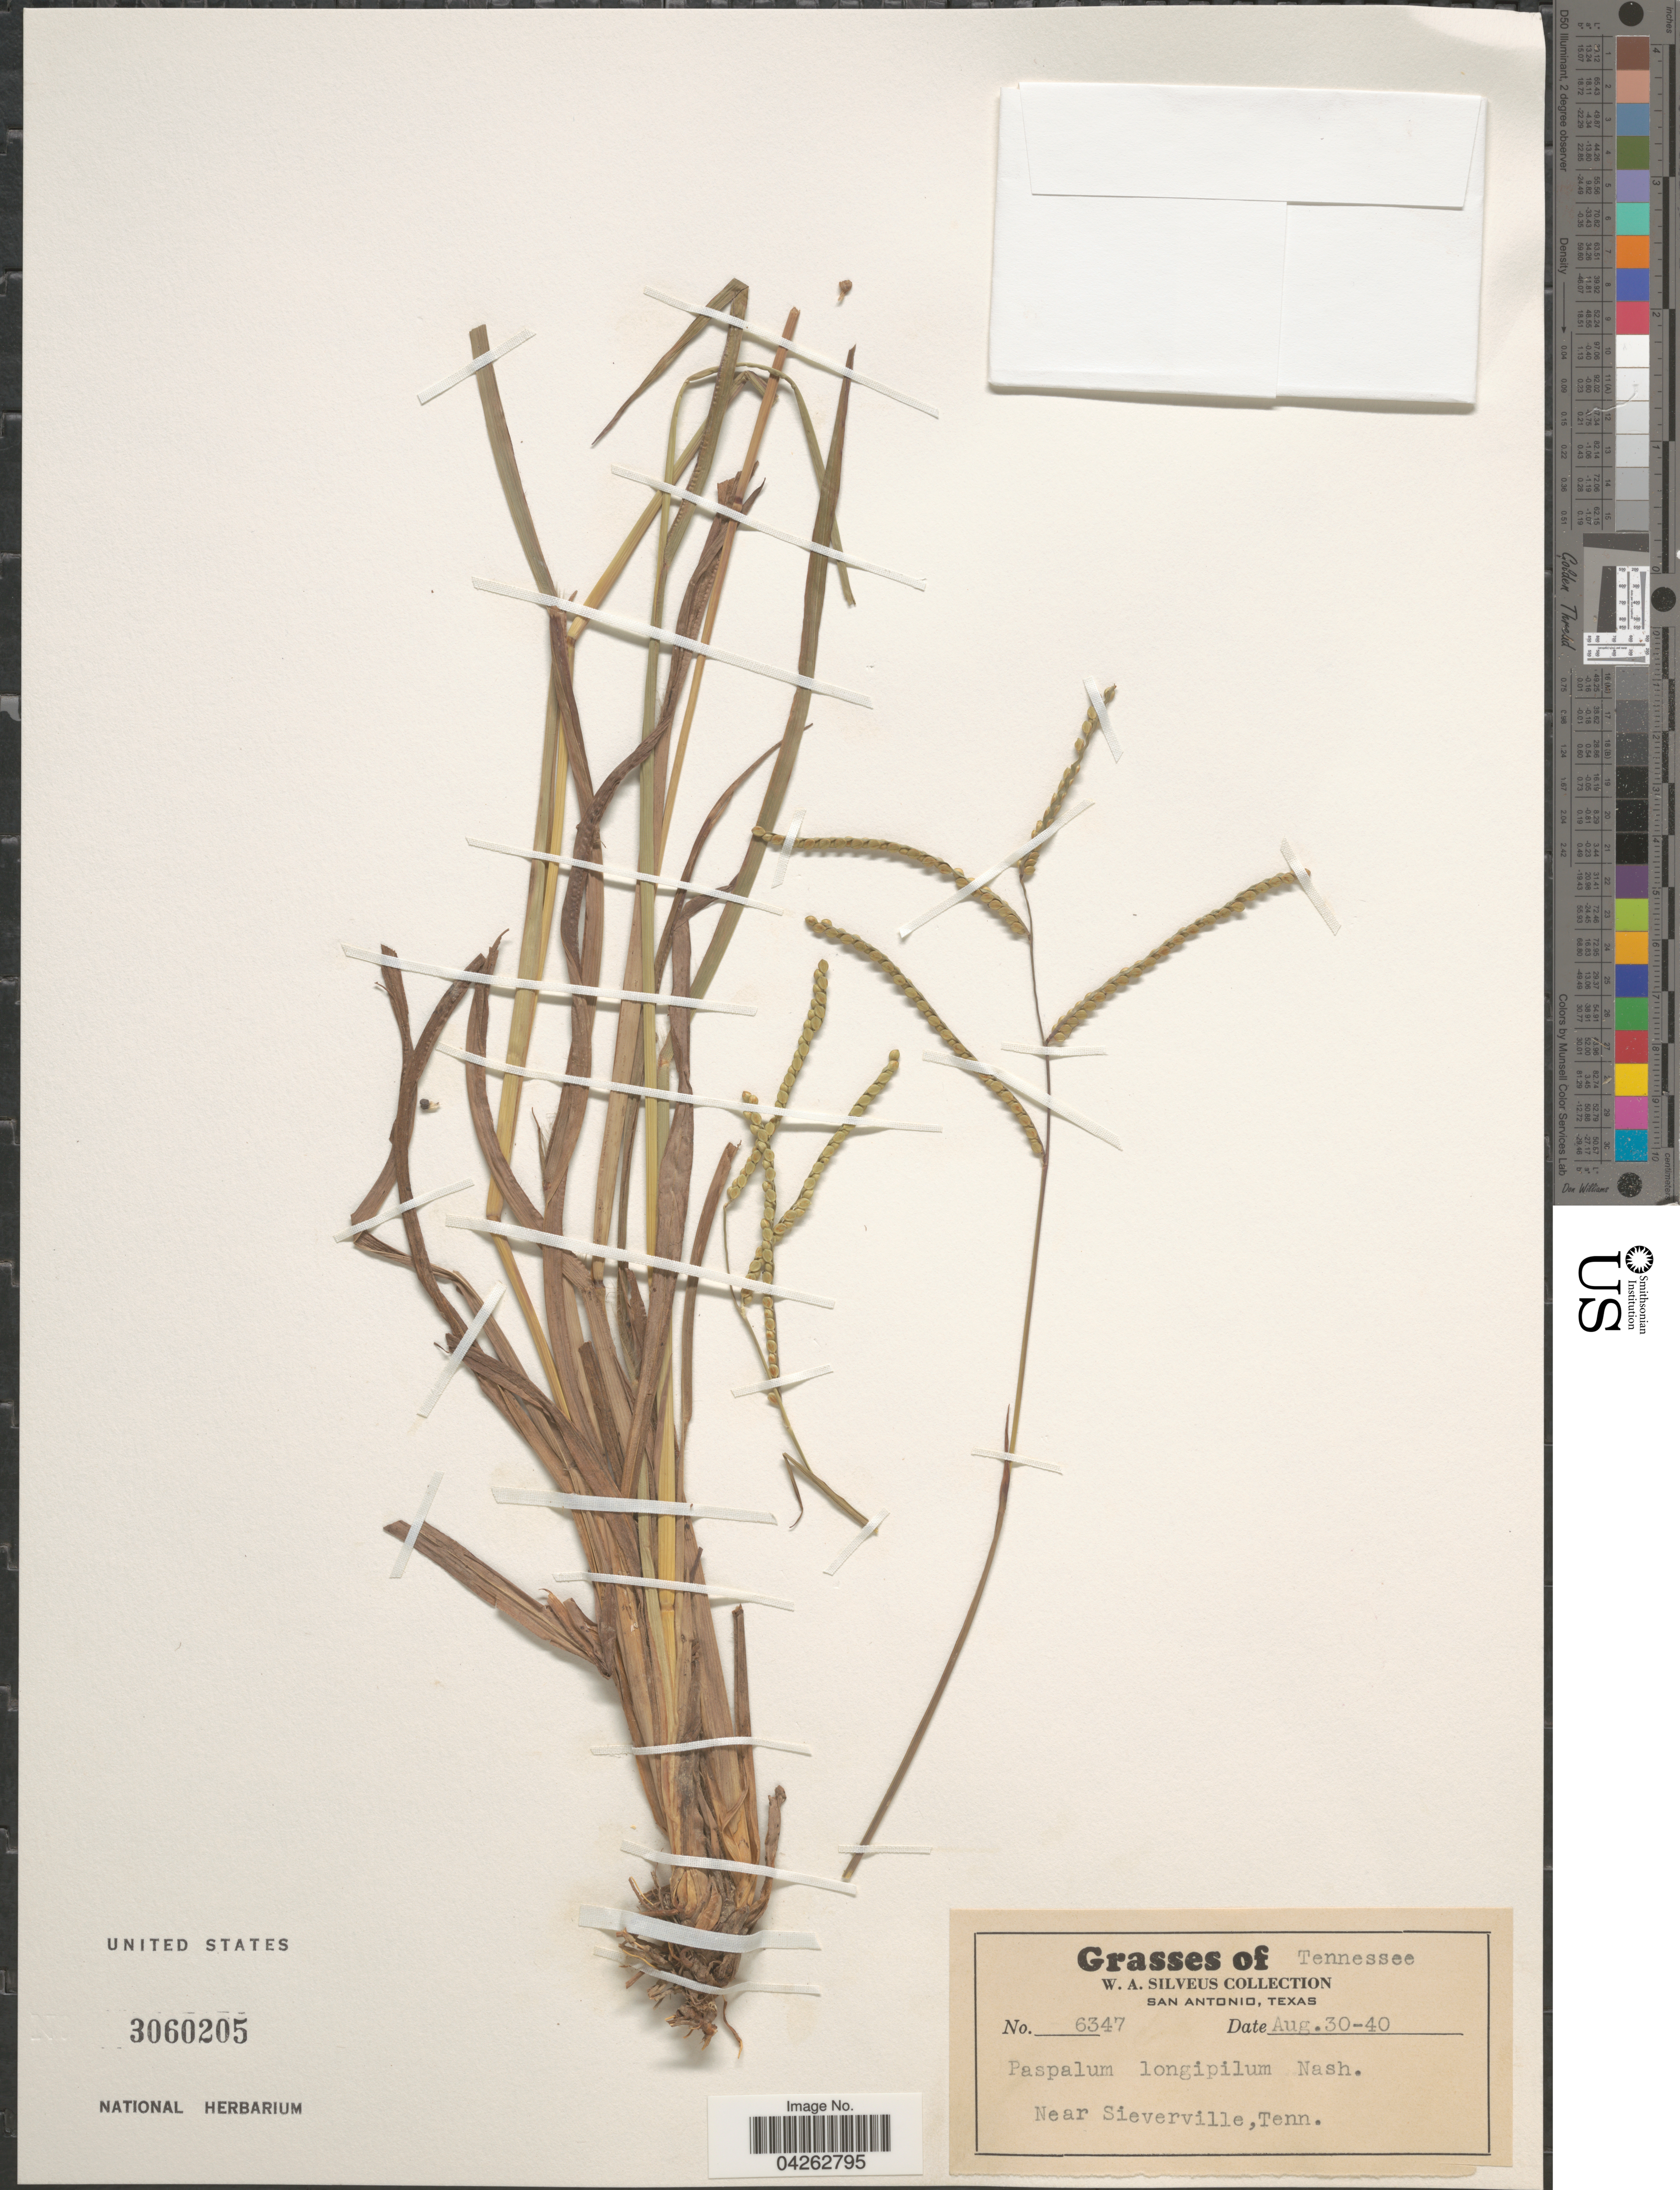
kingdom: Plantae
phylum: Tracheophyta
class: Liliopsida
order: Poales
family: Poaceae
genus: Paspalum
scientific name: Paspalum longipilum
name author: Nash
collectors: W. Silveus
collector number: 6347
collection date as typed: Transcribed d/m/y: 30/8/40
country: United States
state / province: Tennessee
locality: Near Sieverville.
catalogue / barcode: US 3060205